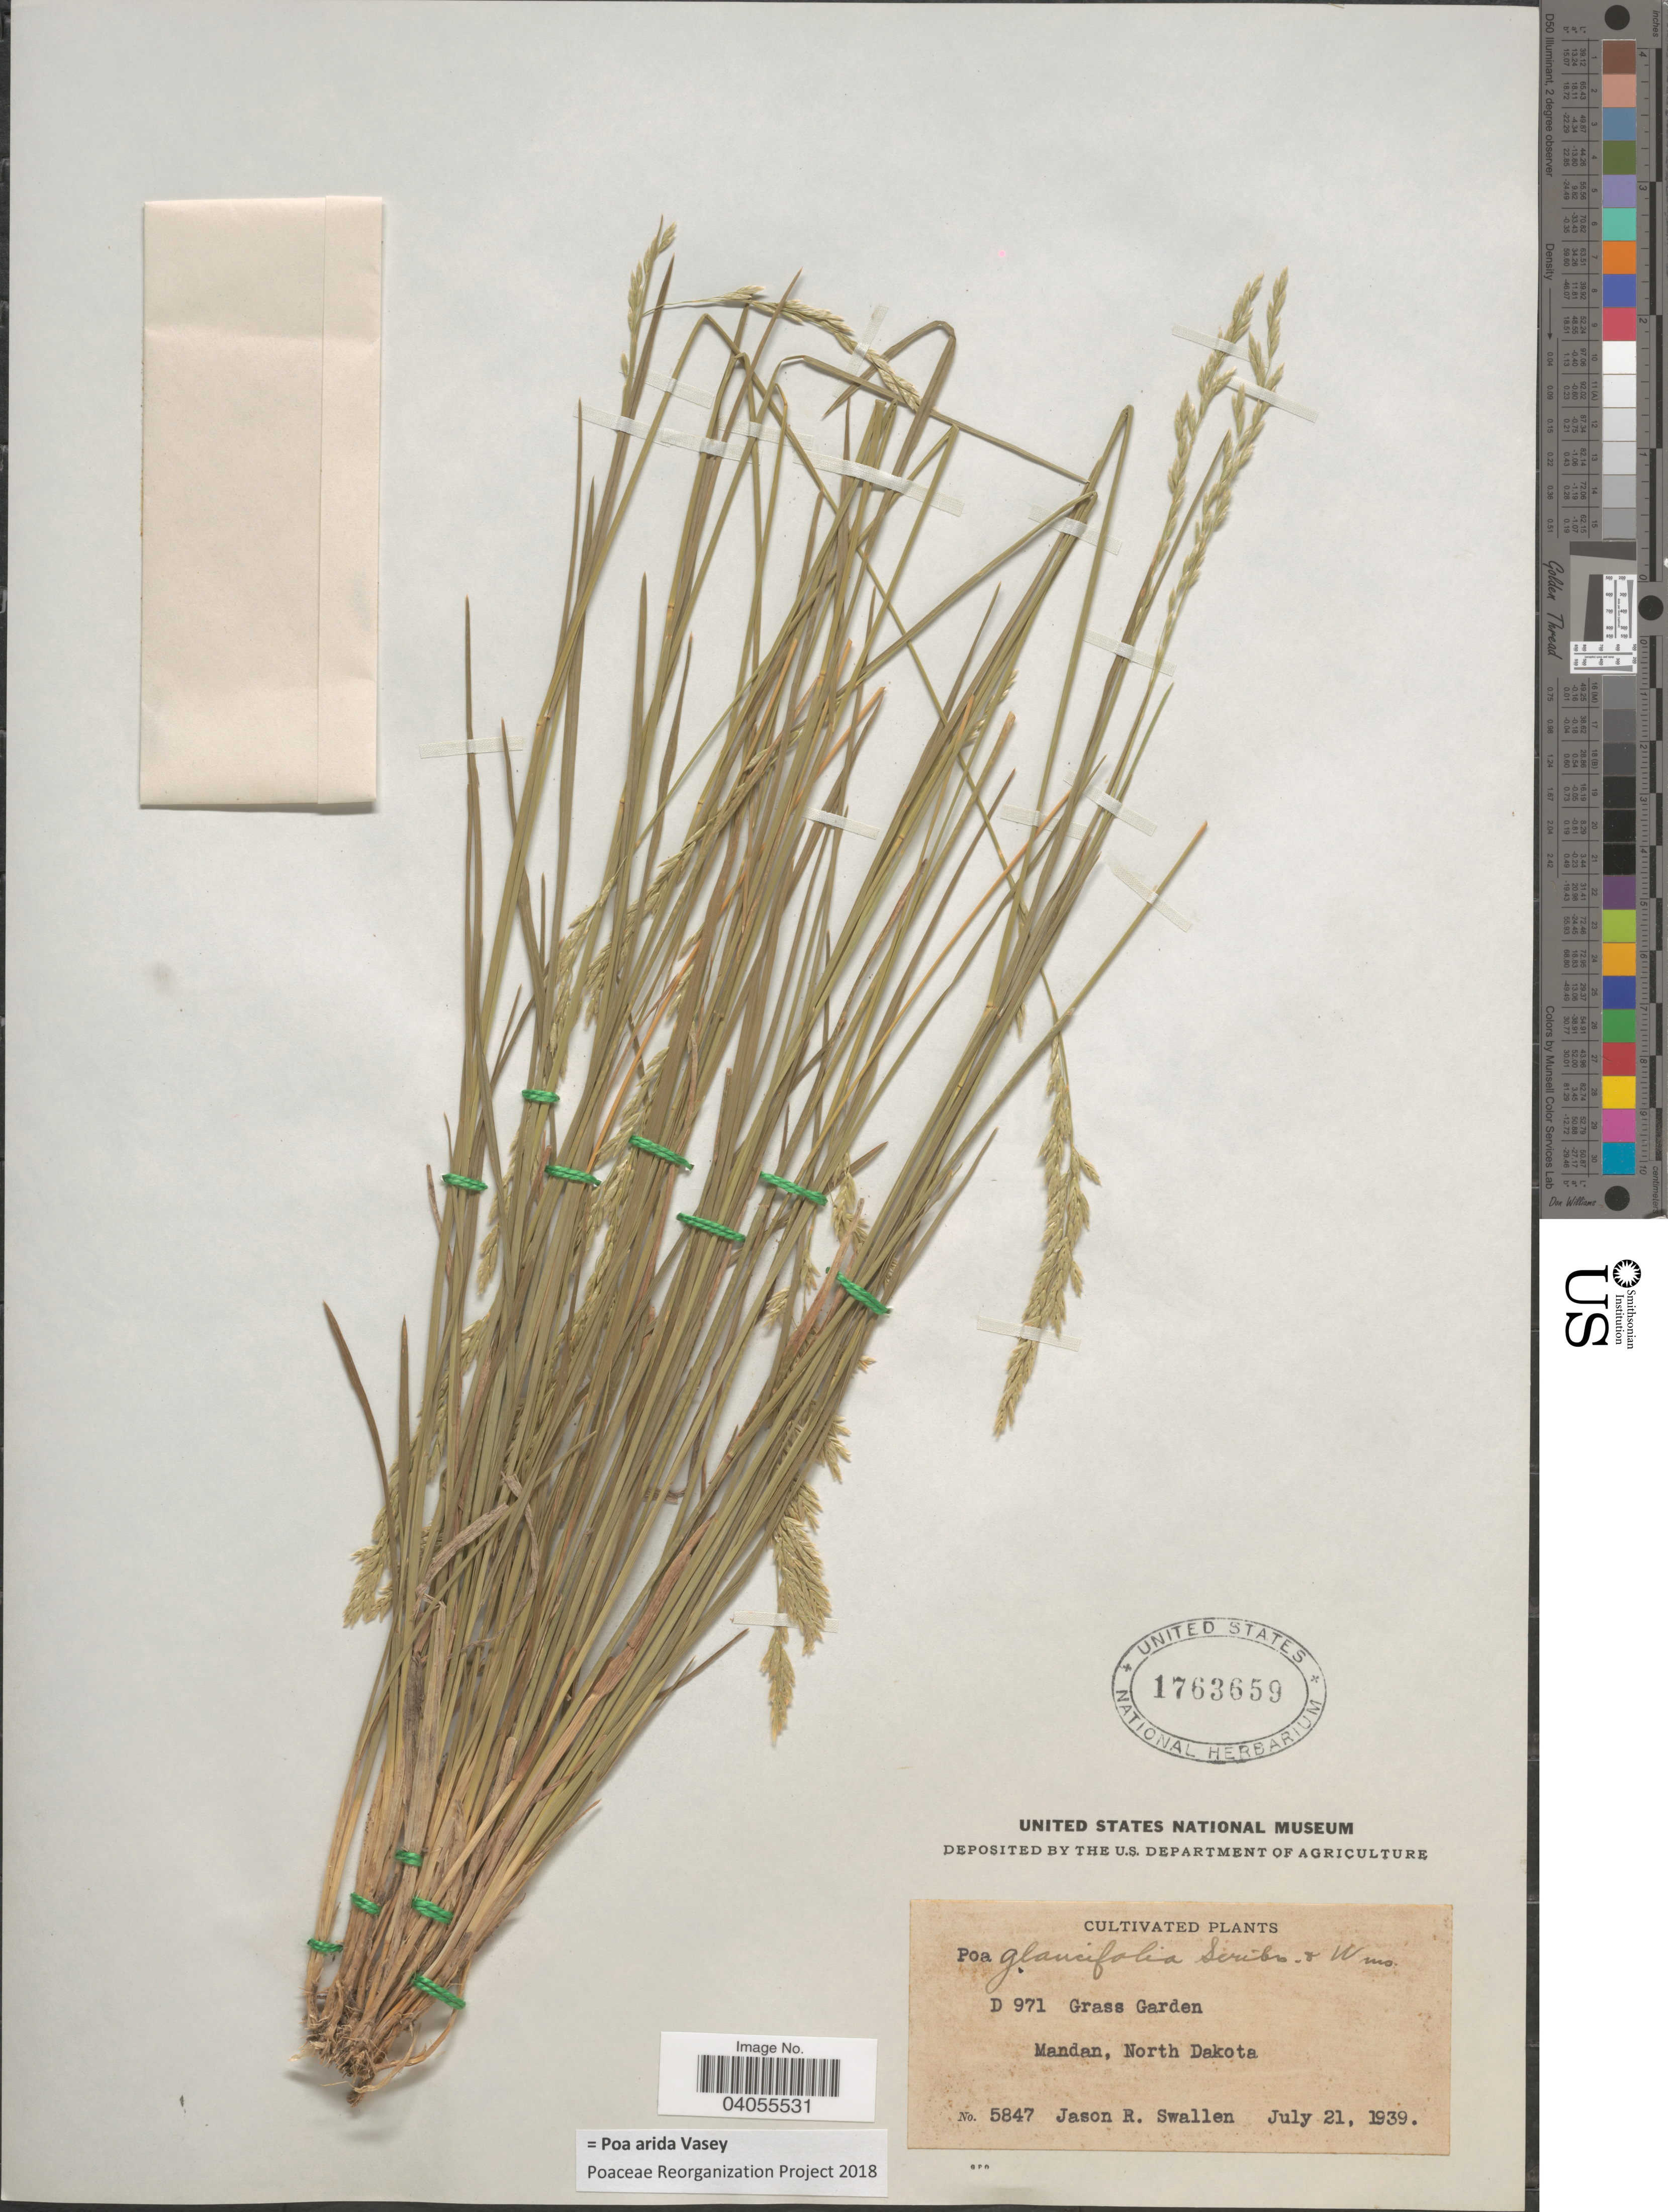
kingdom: Plantae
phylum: Tracheophyta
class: Liliopsida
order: Poales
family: Poaceae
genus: Poa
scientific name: Poa arida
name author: Vasey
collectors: J. R. Swallen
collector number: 5847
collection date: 1939-07-21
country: United States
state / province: North Dakota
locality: D 971 Grass Garden. Mandan.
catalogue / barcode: US 1763659